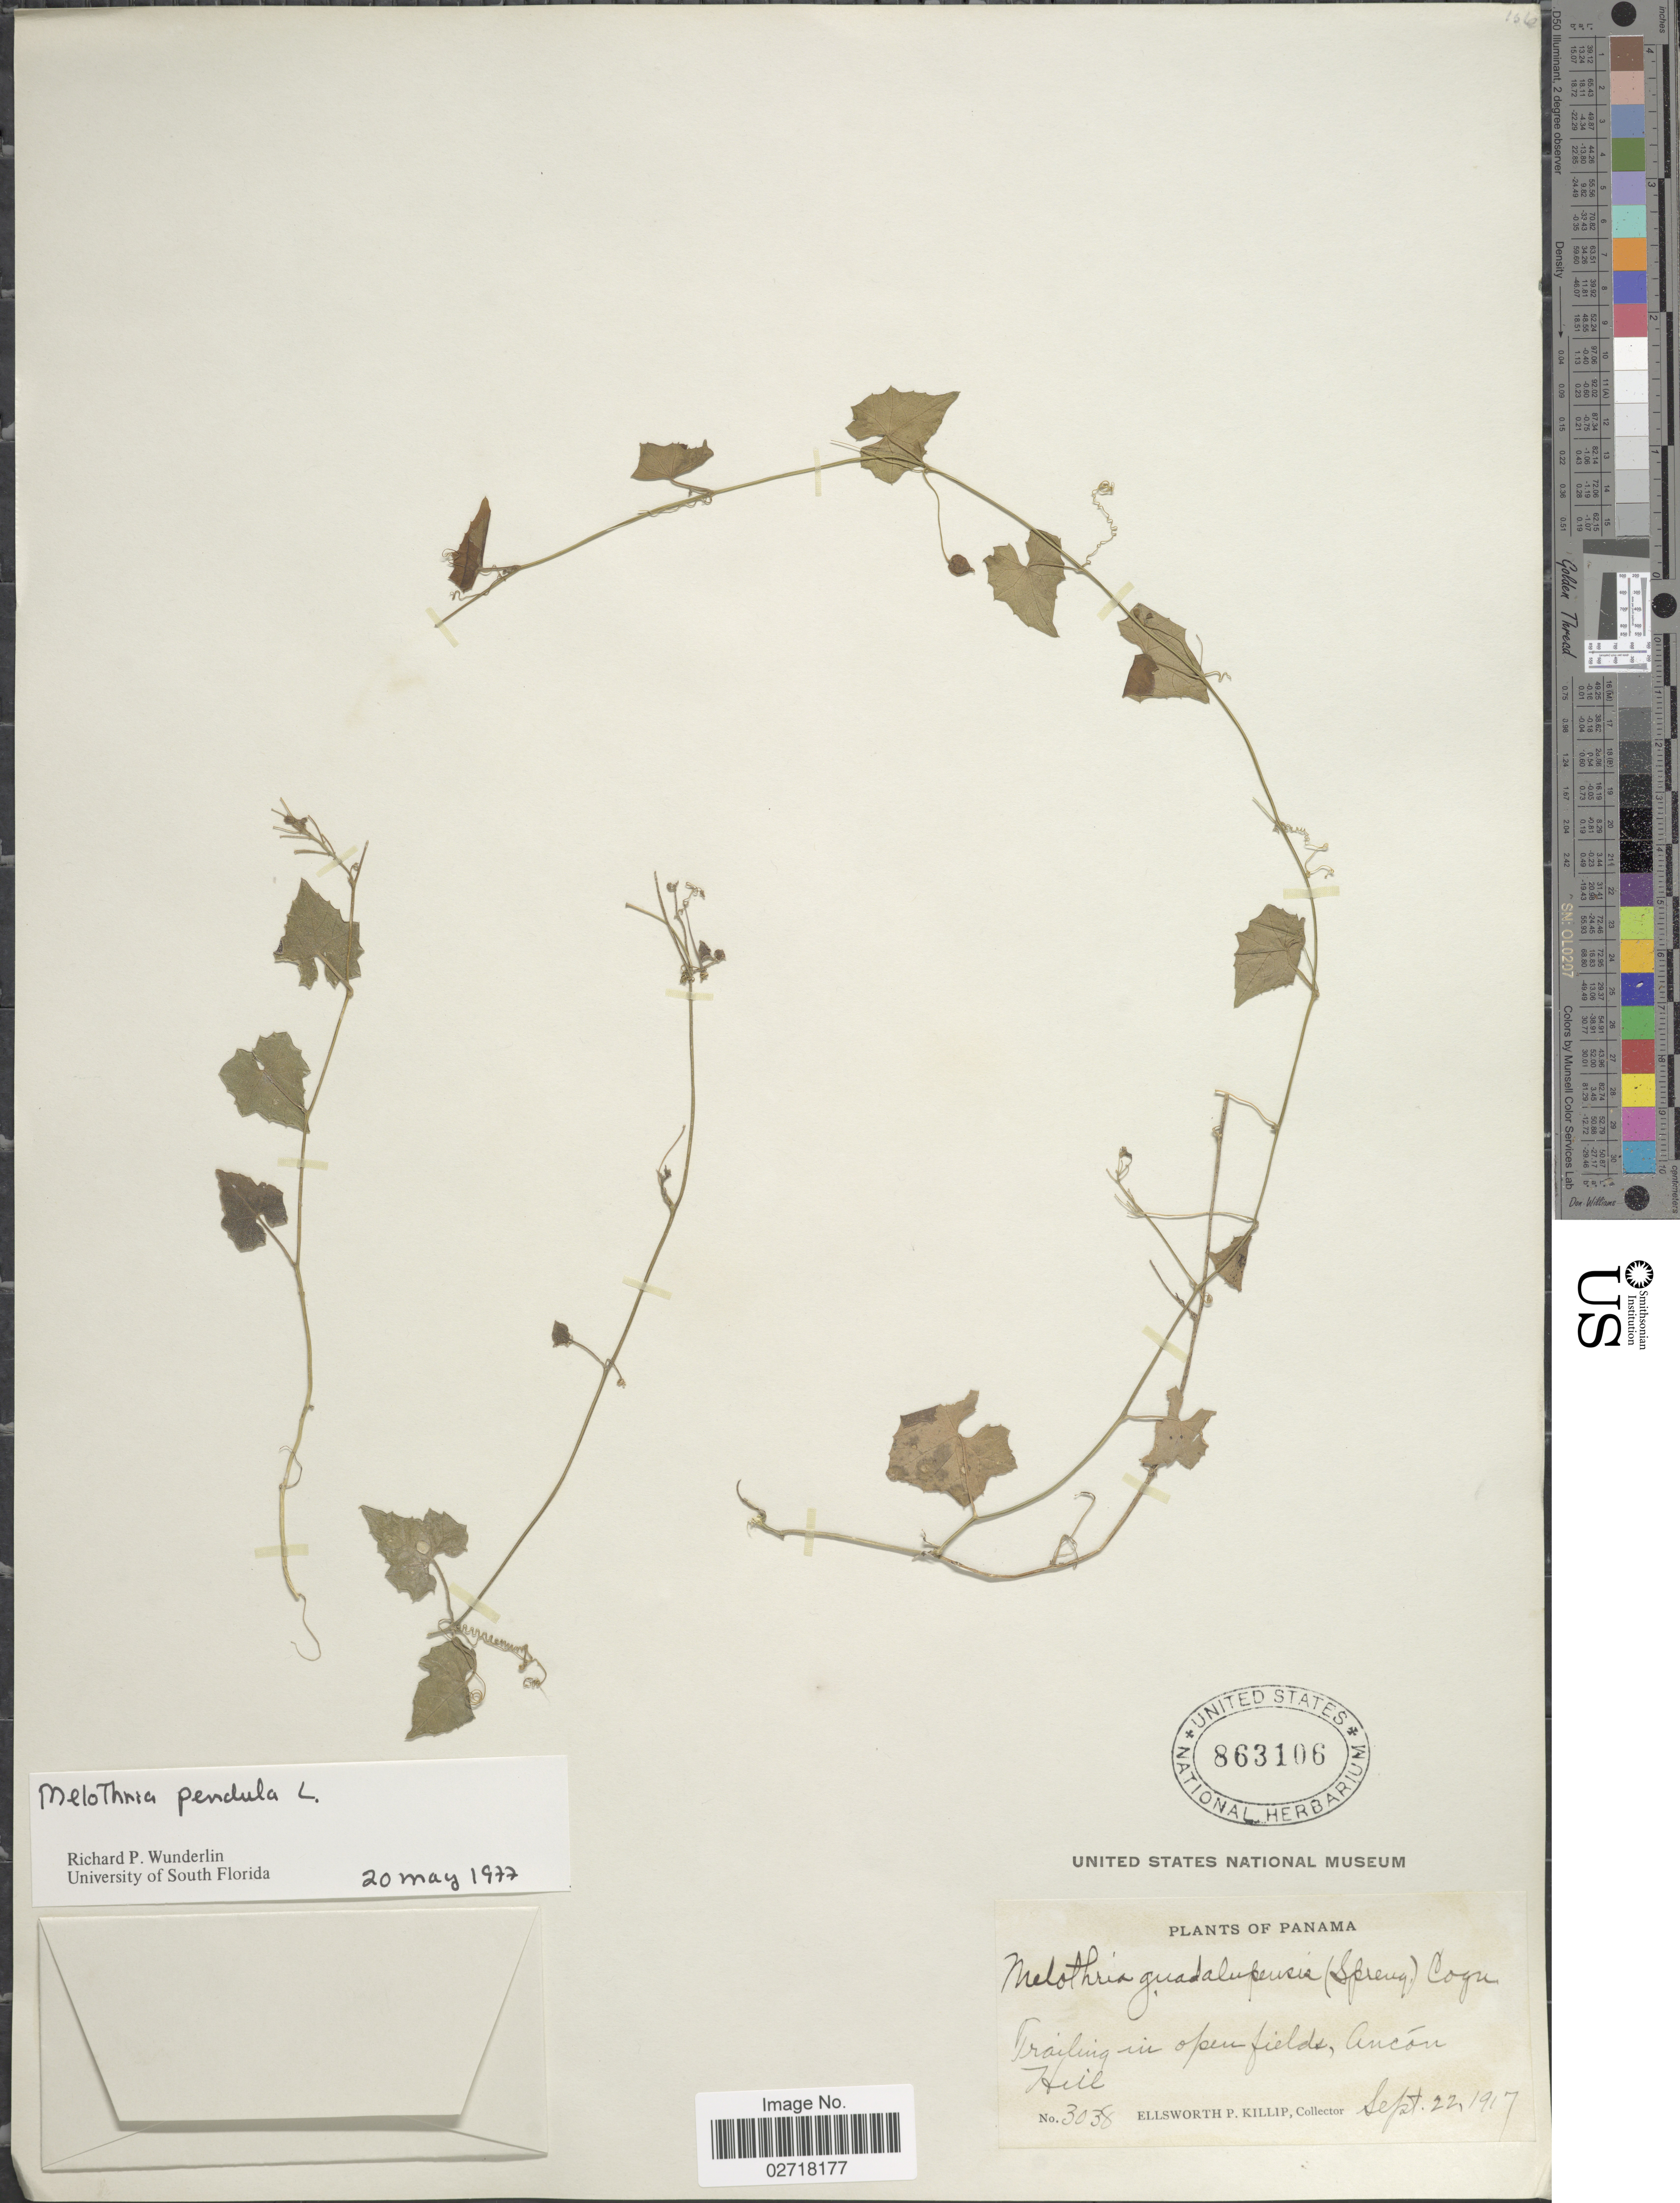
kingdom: Plantae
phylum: Tracheophyta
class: Magnoliopsida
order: Cucurbitales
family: Cucurbitaceae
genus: Melothria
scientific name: Melothria pendula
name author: L.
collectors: E. P. Killip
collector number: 3038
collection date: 1917-09-22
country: Panama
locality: Ancon Hill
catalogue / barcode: US 863106